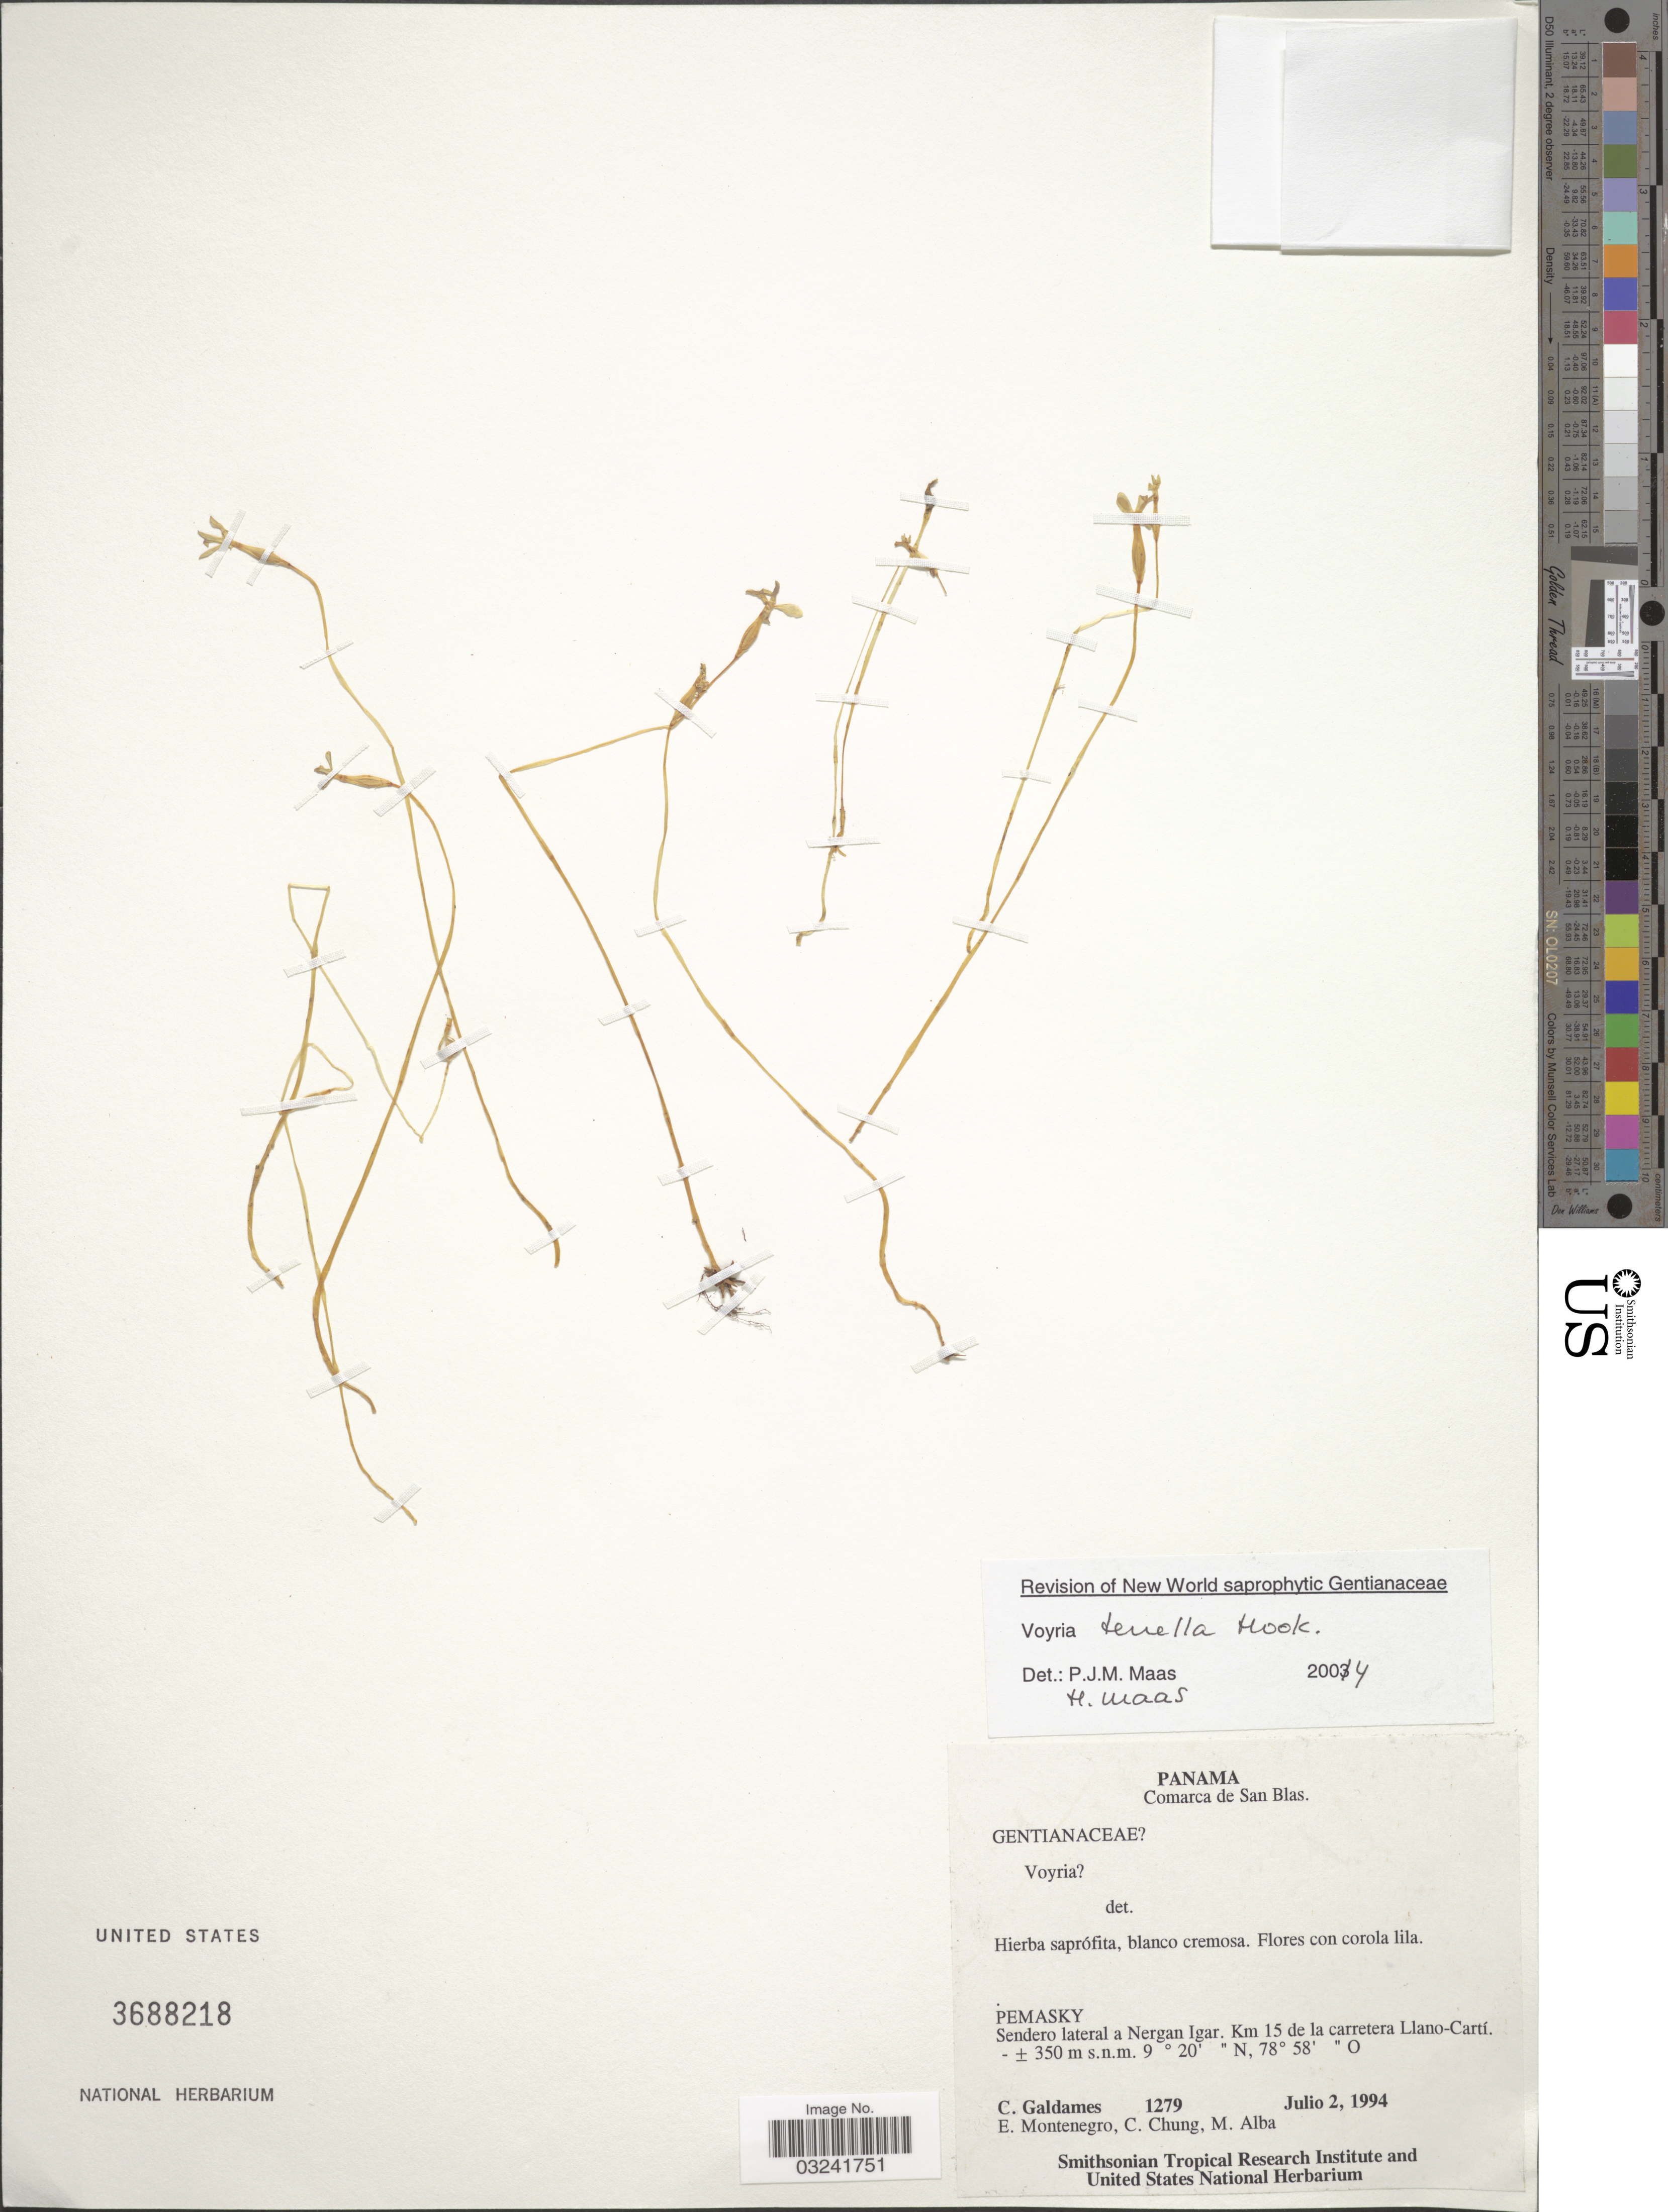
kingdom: Plantae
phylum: Tracheophyta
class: Magnoliopsida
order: Gentianales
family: Gentianaceae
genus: Voyria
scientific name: Voyria tenella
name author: Guilding ex Hook.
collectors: C. Galdames, E. Montenegro, C. Chung & M. Alba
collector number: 1279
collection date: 1994-07-02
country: Panama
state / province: Kuna Yala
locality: Comarca de San Blas. Pemasky, Sendero lateral a Nergan Igar. Km 15 de la carretera Llano-Cartí.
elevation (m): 350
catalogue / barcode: US 3688218